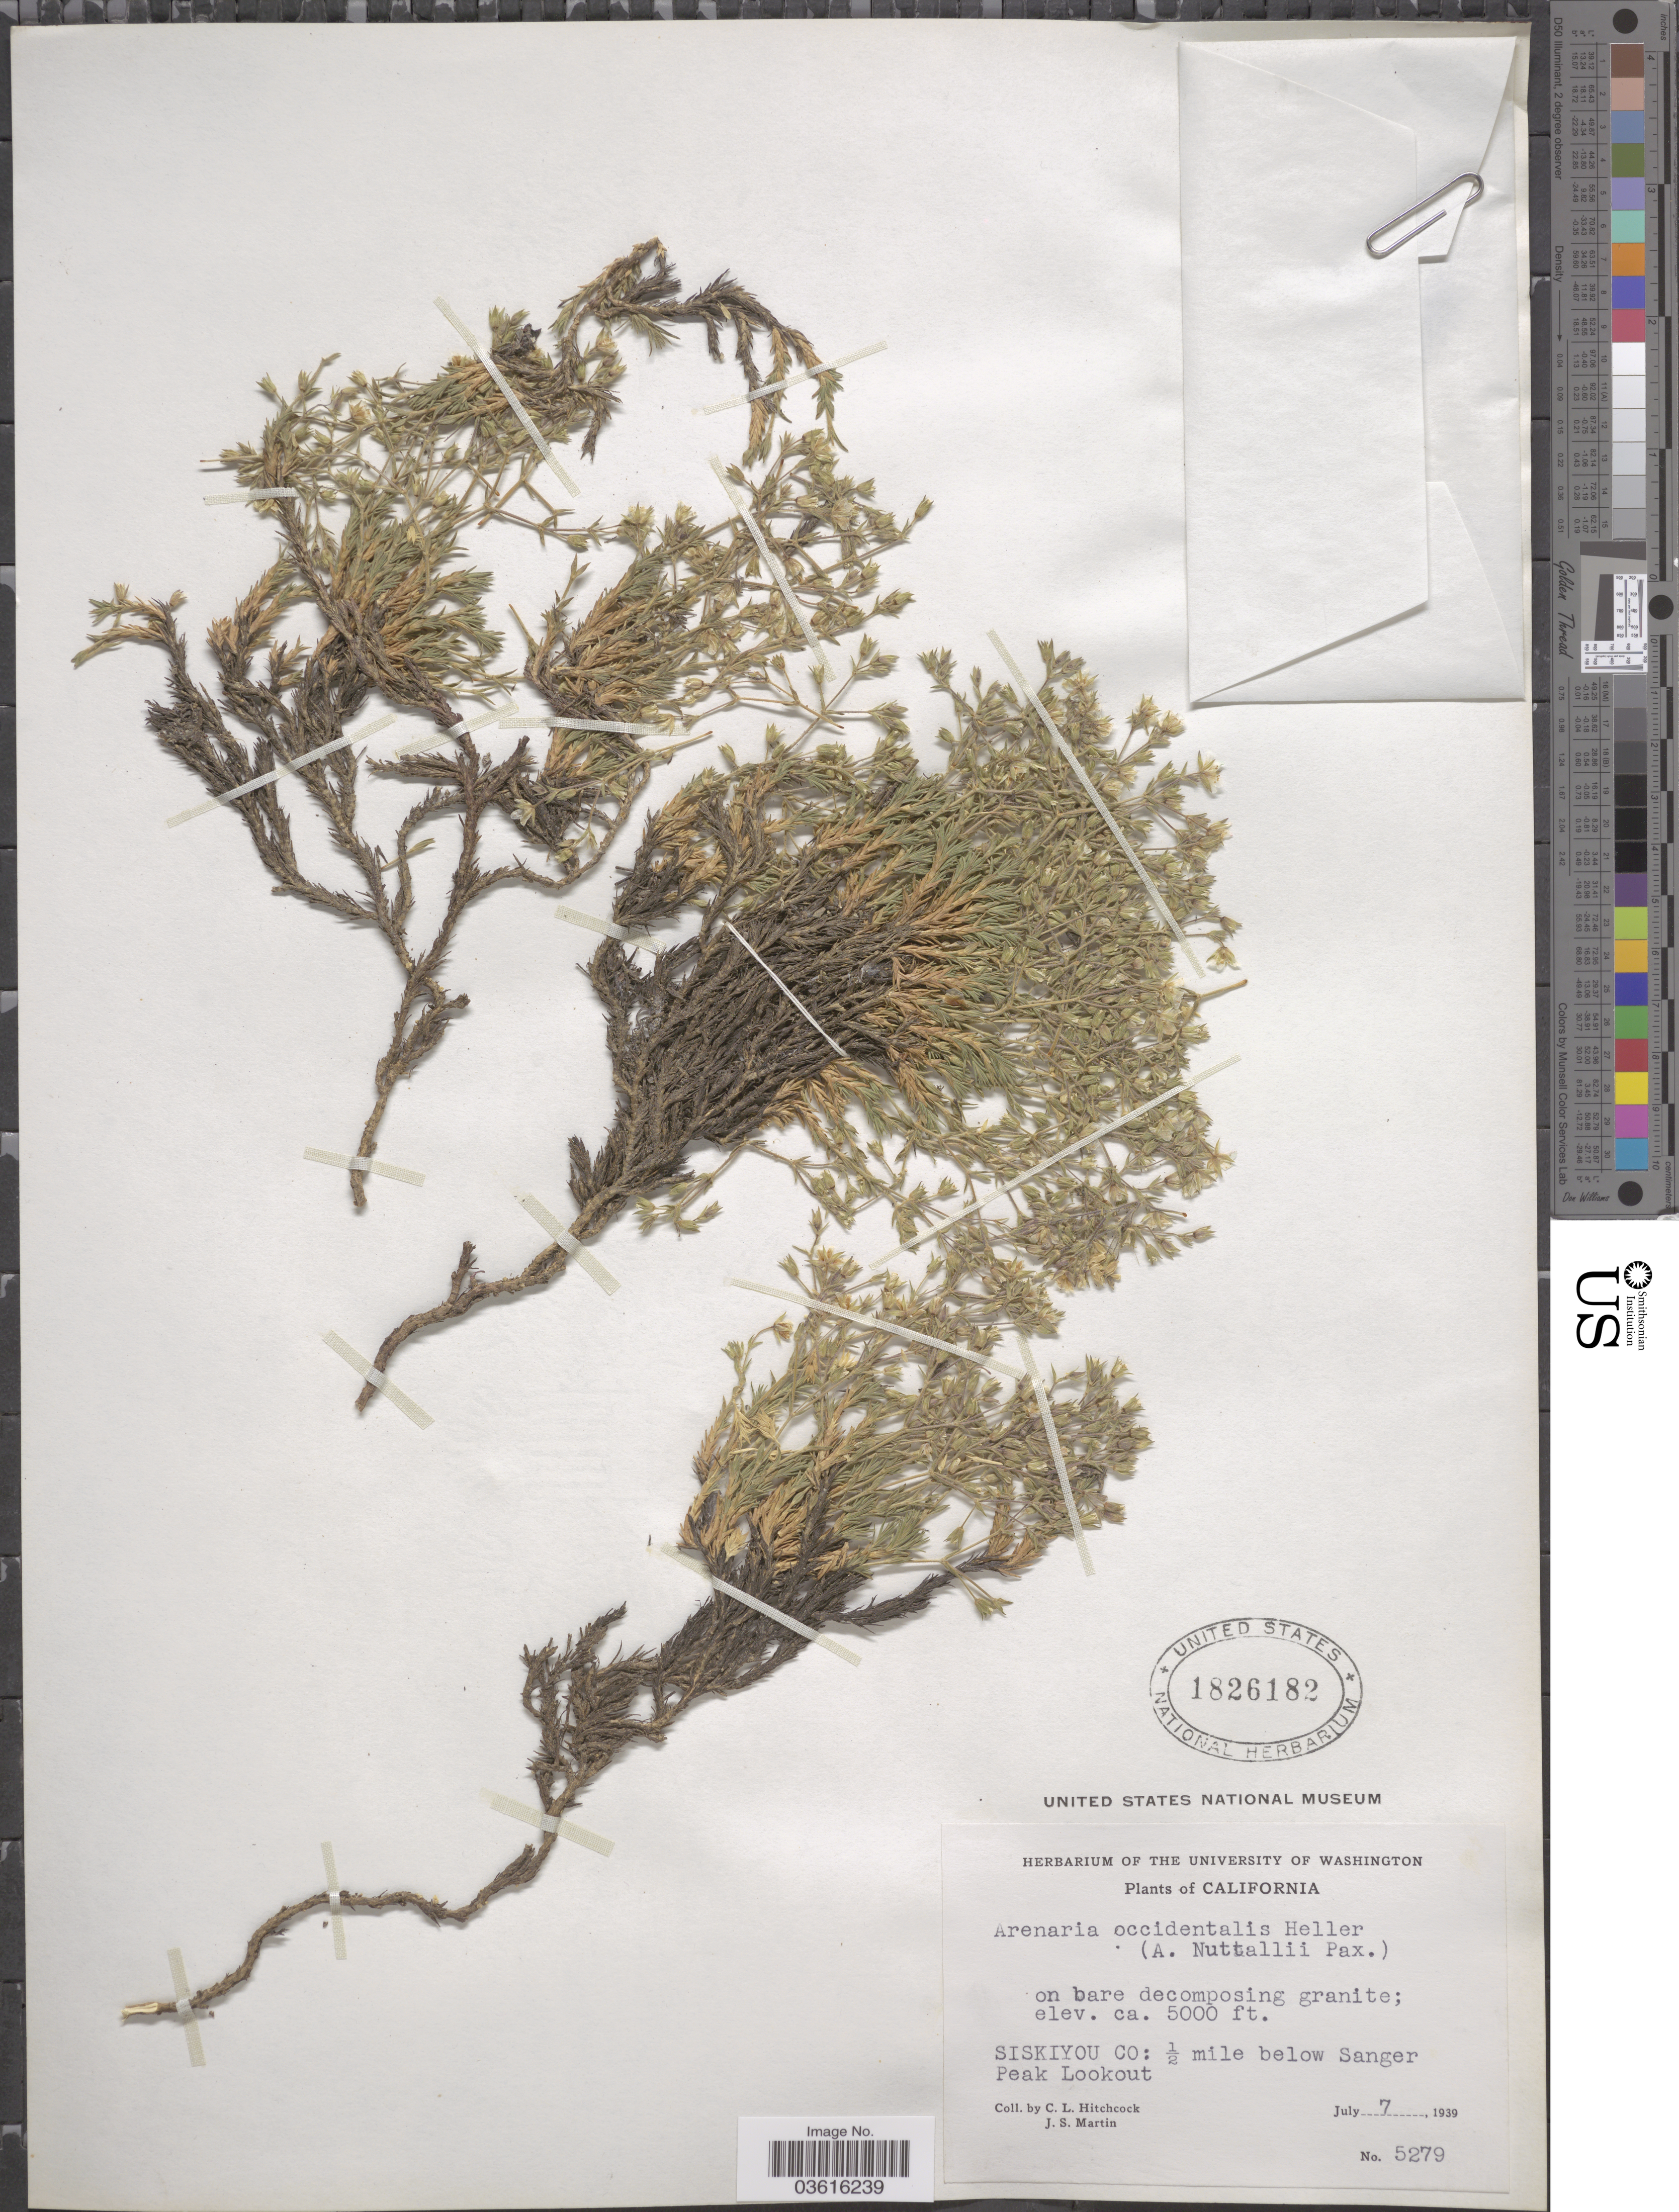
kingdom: Plantae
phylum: Tracheophyta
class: Magnoliopsida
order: Caryophyllales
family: Caryophyllaceae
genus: Minuartia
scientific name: Minuartia nuttallii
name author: (Pax) Briq.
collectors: C. L. Hitchcock & J. S. Martin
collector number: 5279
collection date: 1939-07-07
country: United States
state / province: California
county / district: Siskiyou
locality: Siskiyou Co: ½ mile below Sanger Peak Lookout.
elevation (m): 1524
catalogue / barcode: US 1826182